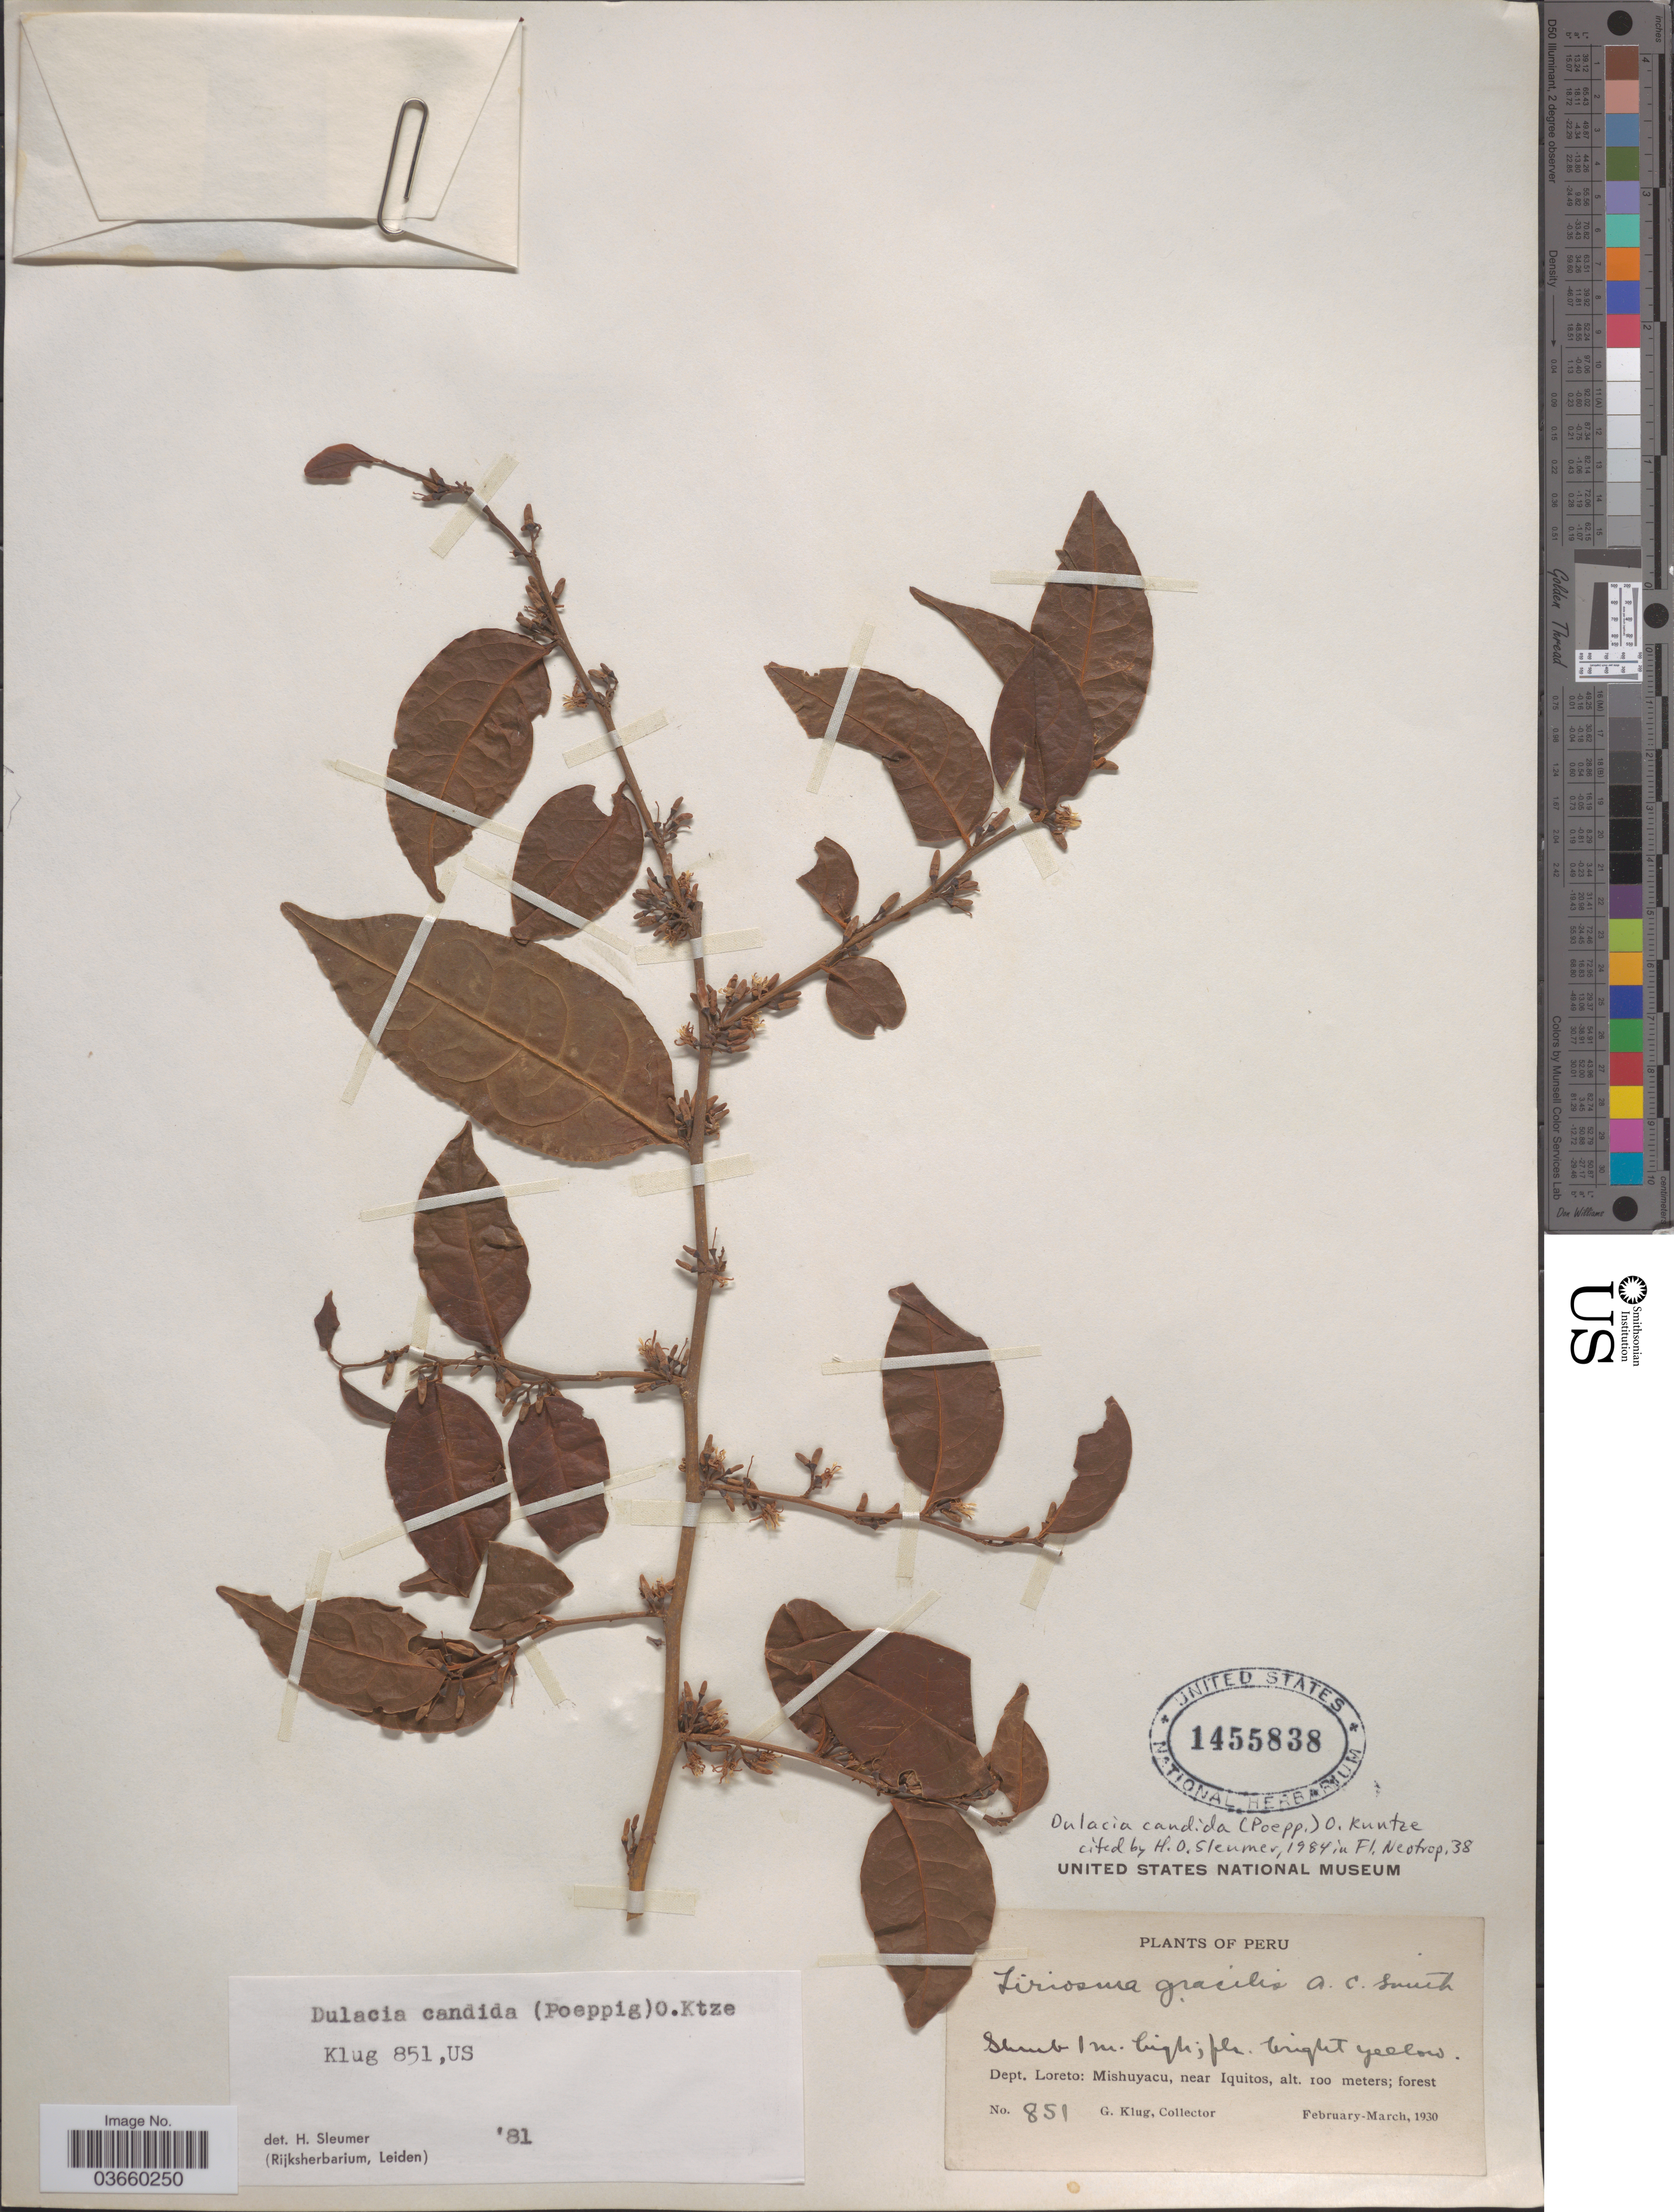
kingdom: Plantae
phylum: Tracheophyta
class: Magnoliopsida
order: Santalales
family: Olacaceae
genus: Dulacia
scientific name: Dulacia candida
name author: (Poepp.) Kuntze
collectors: G. Klug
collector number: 851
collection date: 1930-02/1930-03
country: Peru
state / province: Loreto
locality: Dept. Loreto: Mishuyacu, near Iquitos.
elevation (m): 100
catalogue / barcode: US 1455838